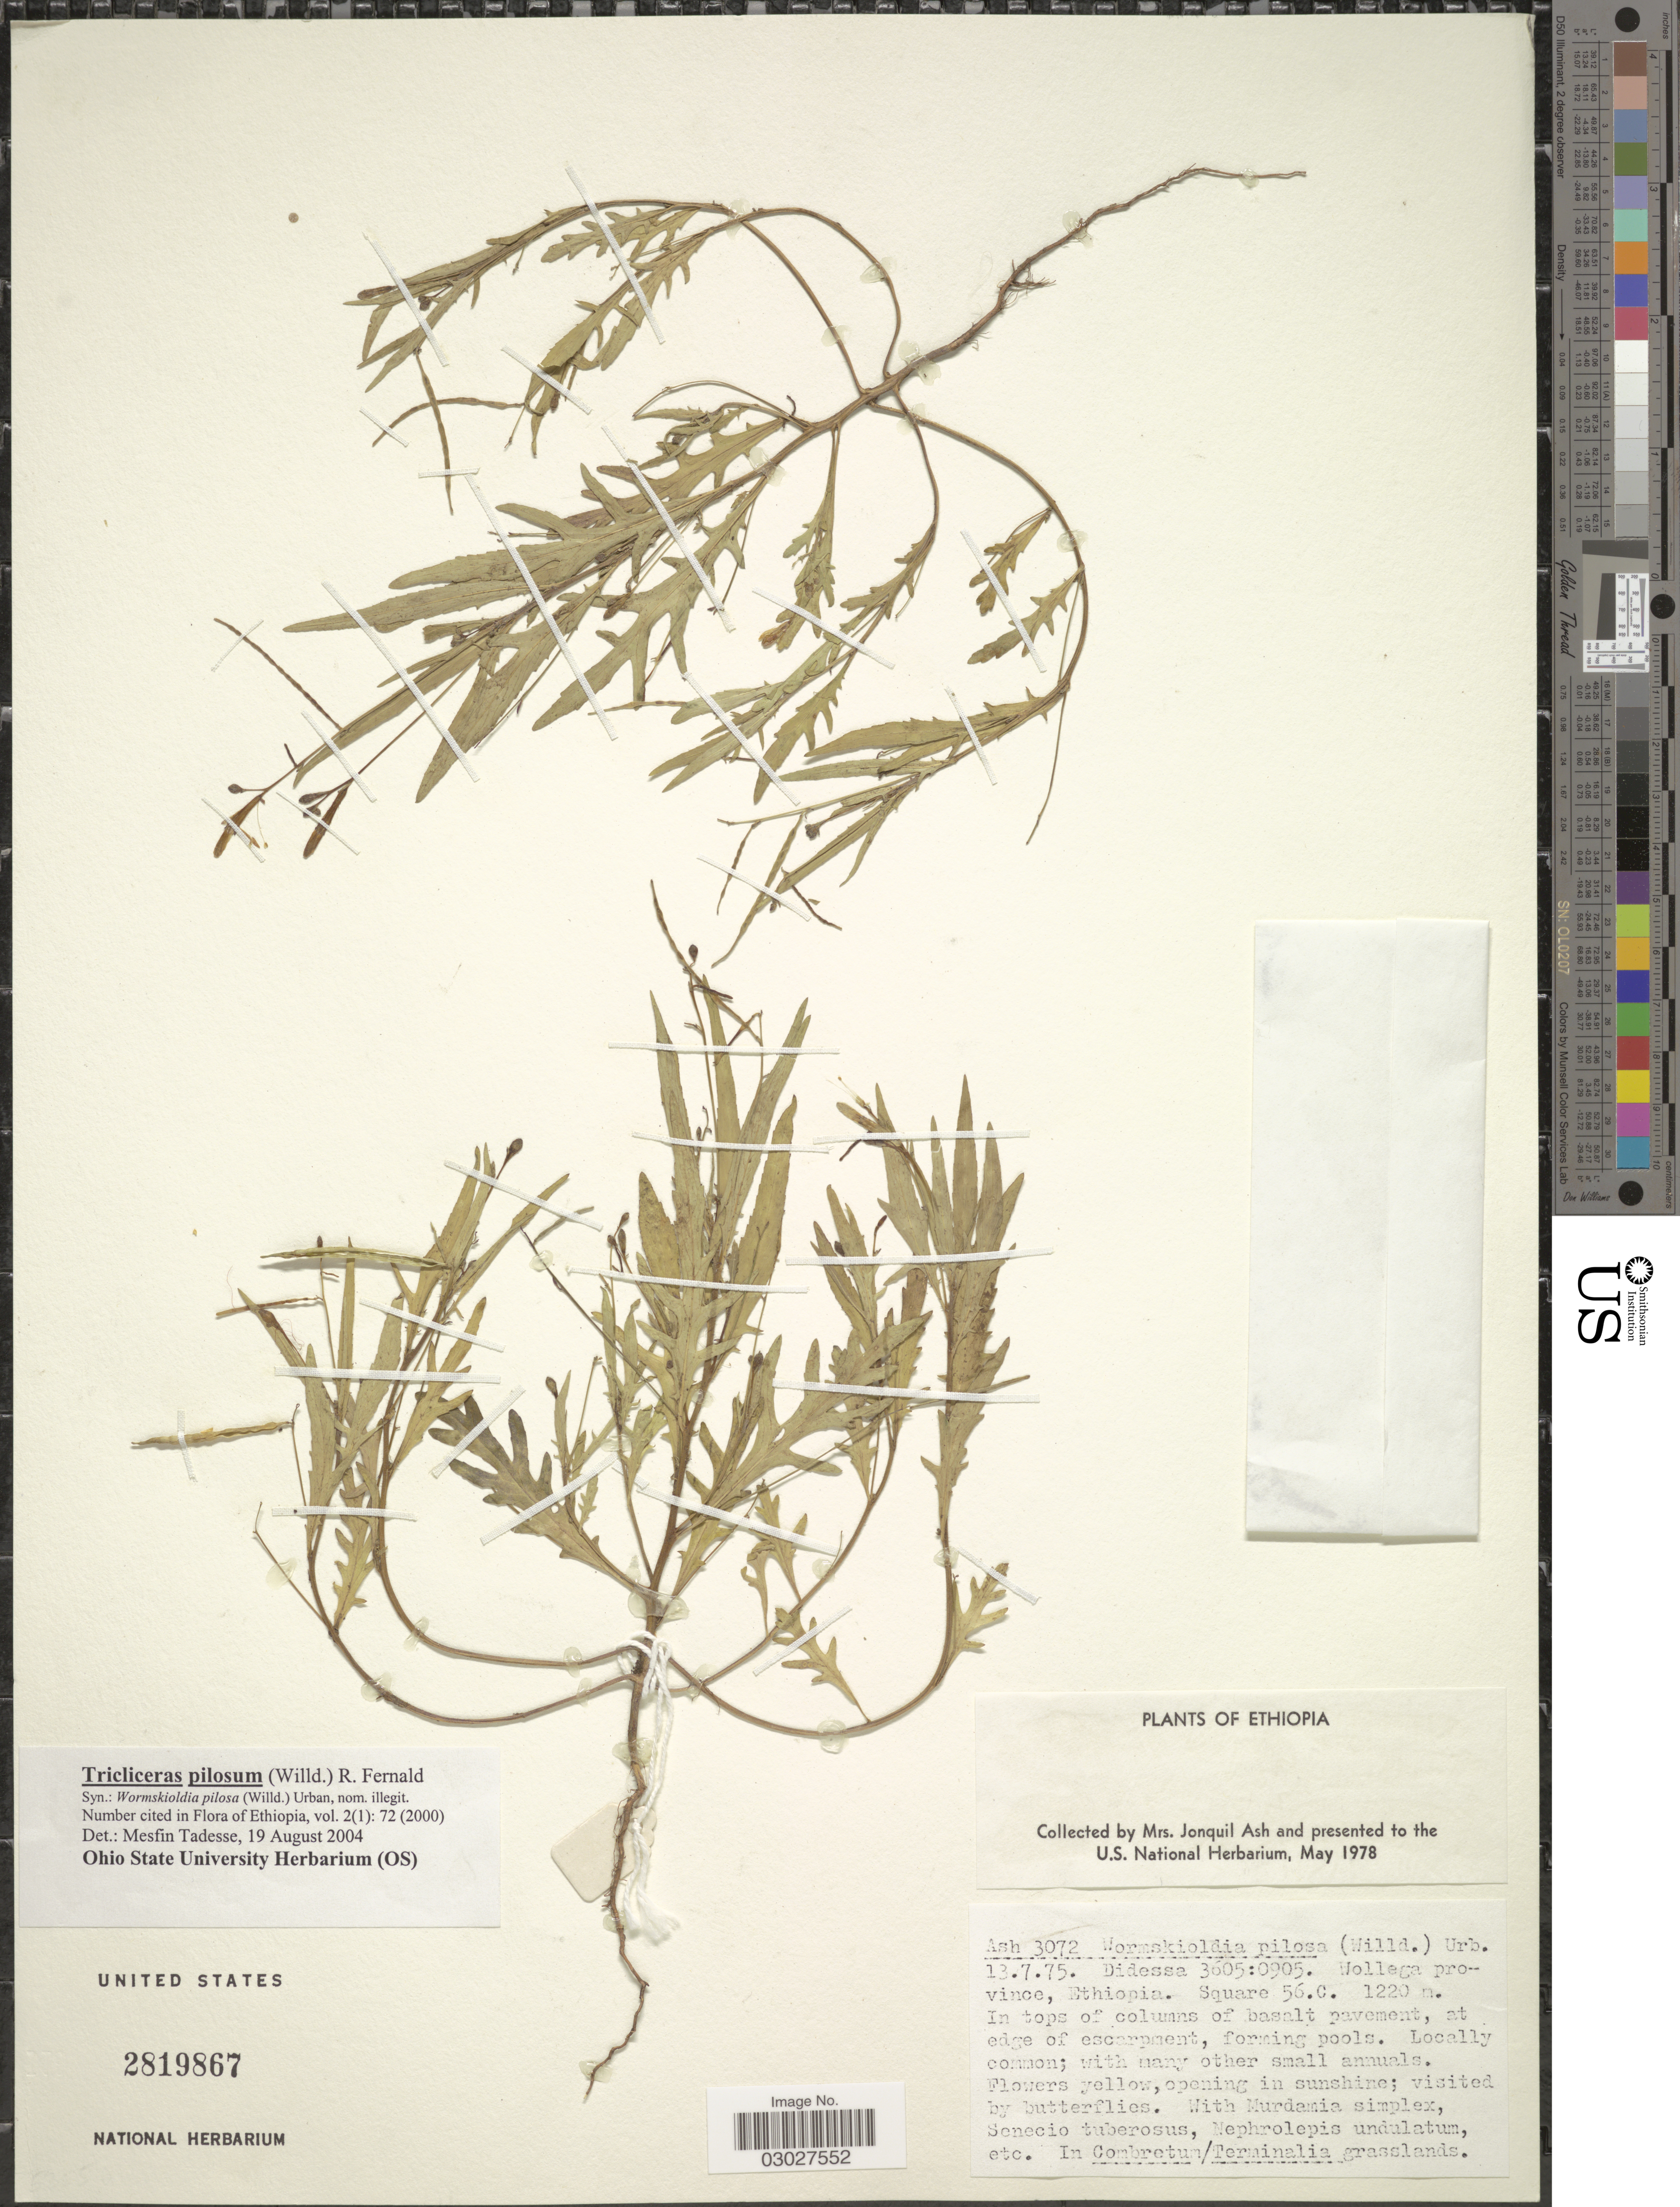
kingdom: Plantae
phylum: Tracheophyta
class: Magnoliopsida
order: Malpighiales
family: Turneraceae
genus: Tricliceras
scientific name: Tricliceras pilosum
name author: (Willd.) R. Fern.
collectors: J. Ash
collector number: Ash 3072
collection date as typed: Transcribed d/m/y: 13/7/75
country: Ethiopia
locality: Wollega province. Square 56.C.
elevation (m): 1220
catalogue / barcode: US 2819867